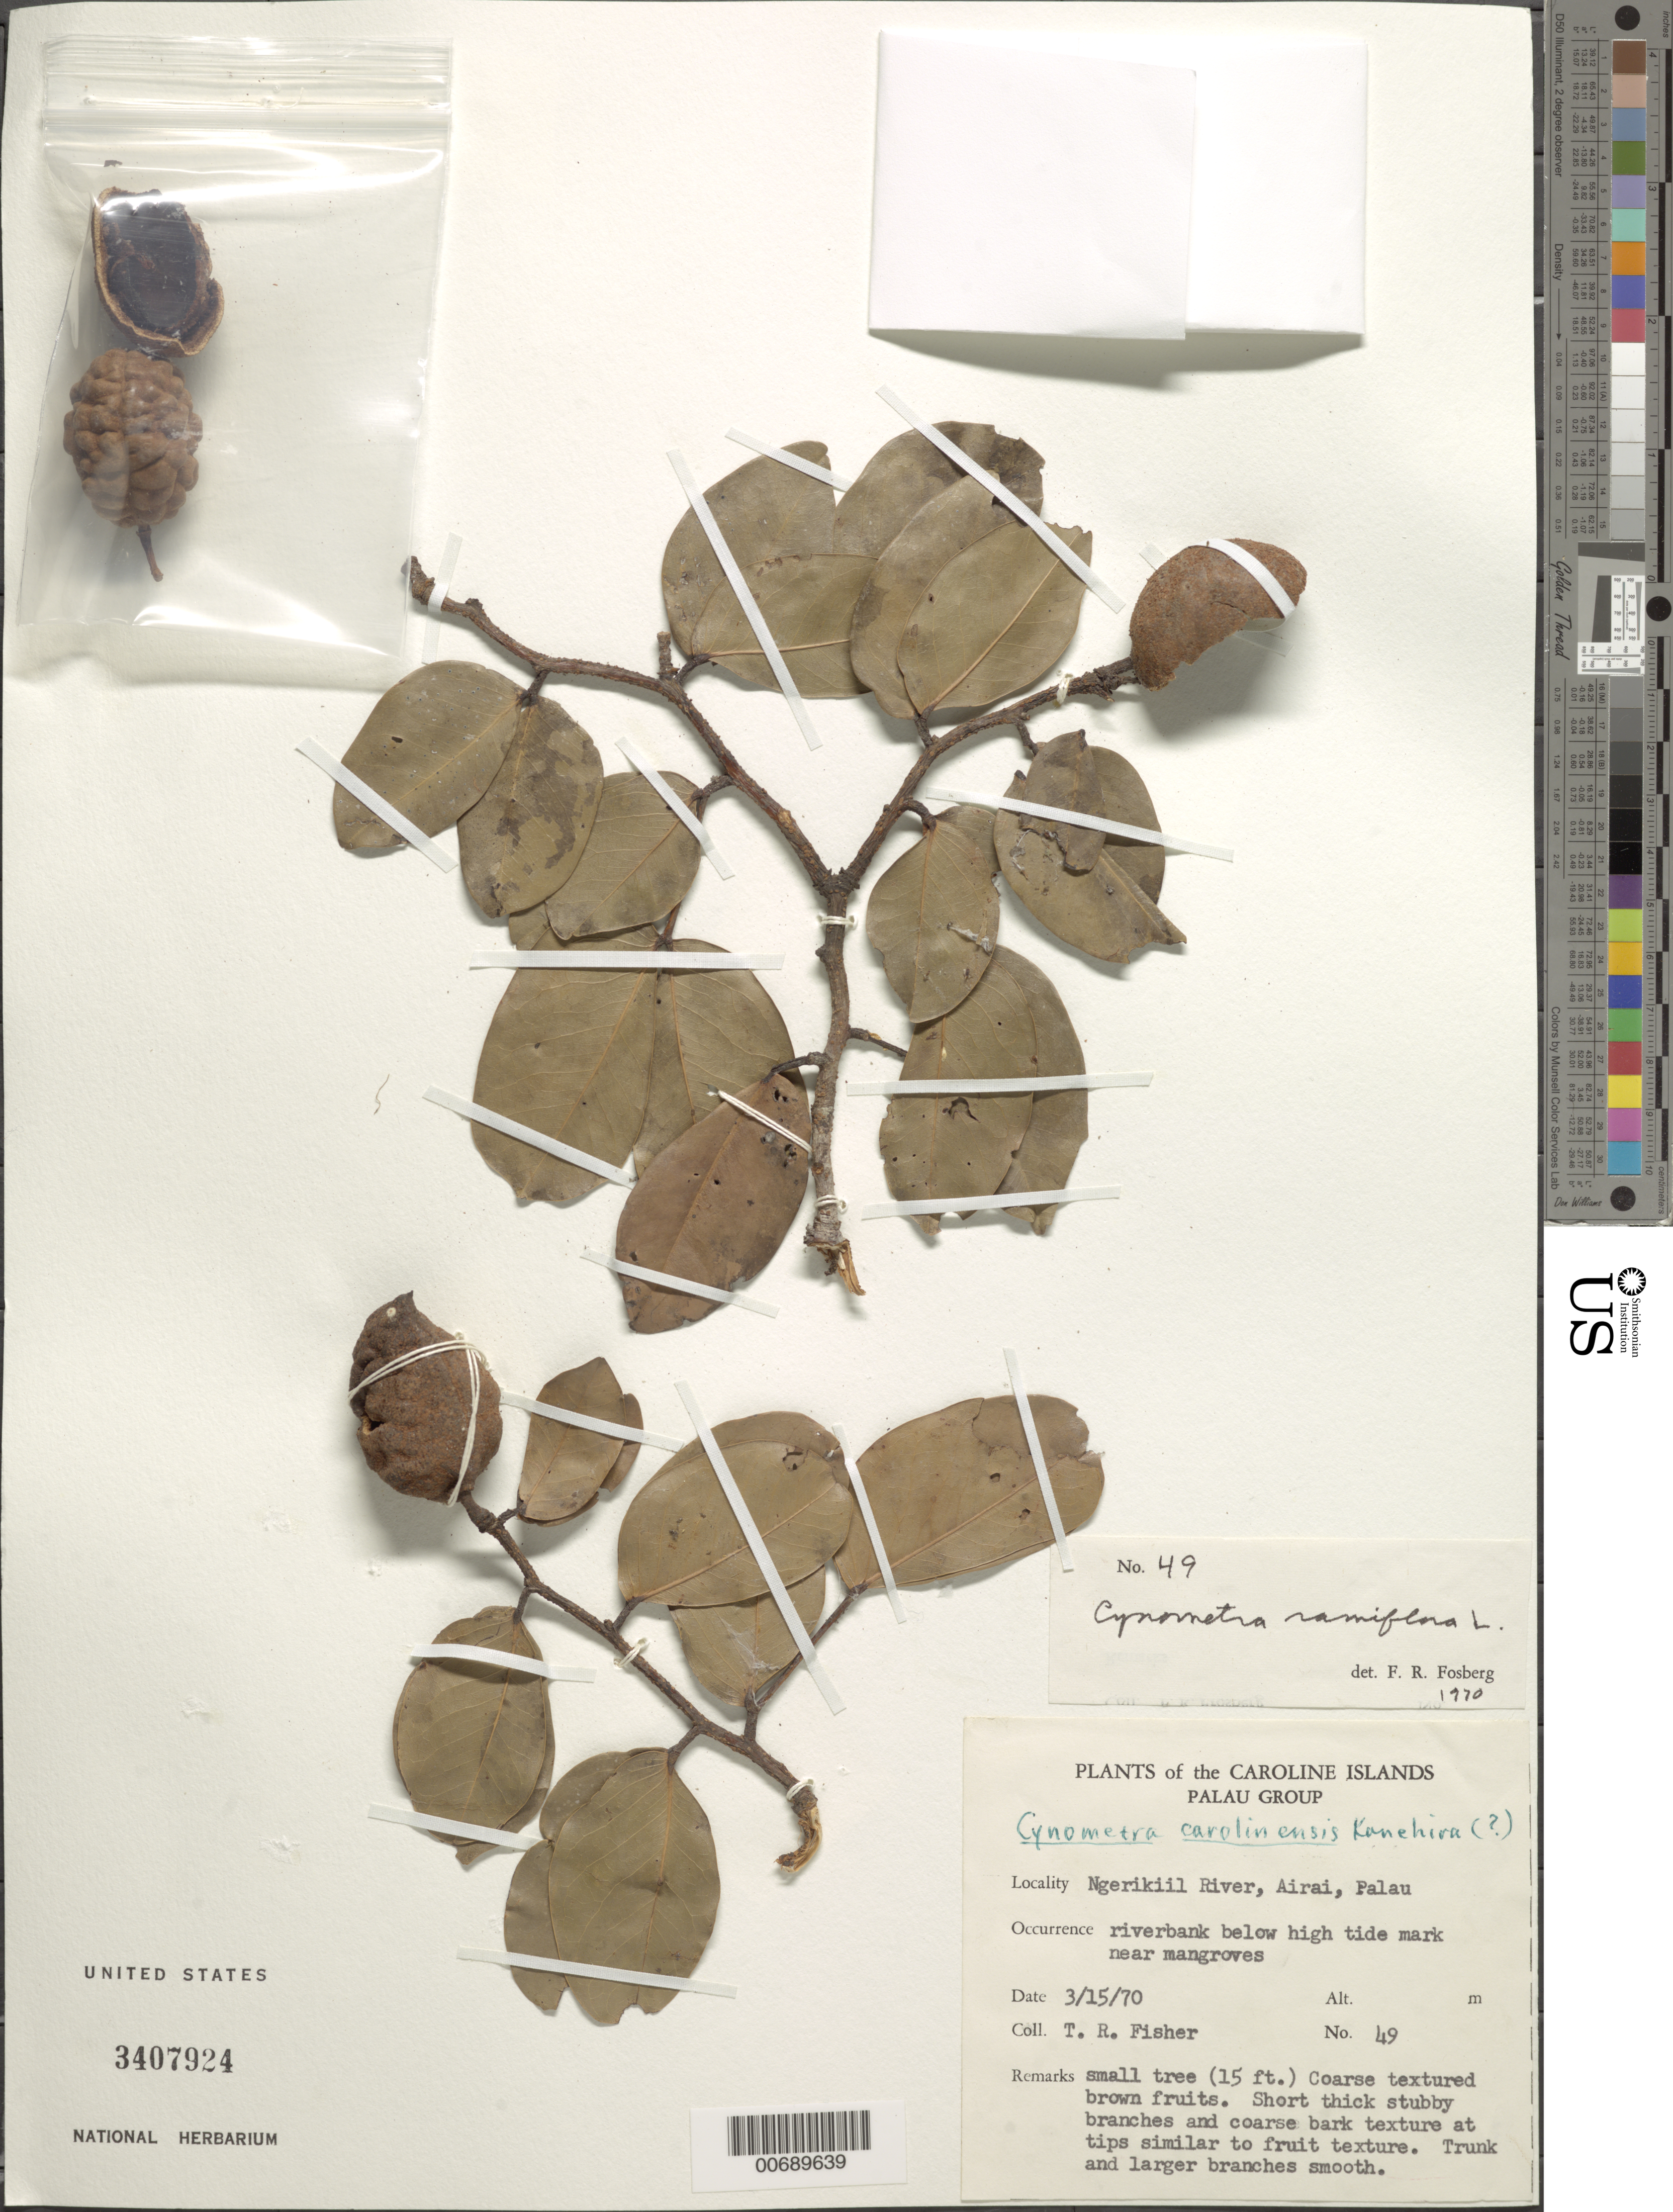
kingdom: Plantae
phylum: Tracheophyta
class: Magnoliopsida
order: Fabales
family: Fabaceae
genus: Cynometra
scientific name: Cynometra ramiflora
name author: L.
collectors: T. R. Fisher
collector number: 49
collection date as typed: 15 Mar 1970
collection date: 1970-03-15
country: Palau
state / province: Airai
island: Babeldaob [Babelthuap]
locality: Ngerikiil River, Airai.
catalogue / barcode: US 3407924